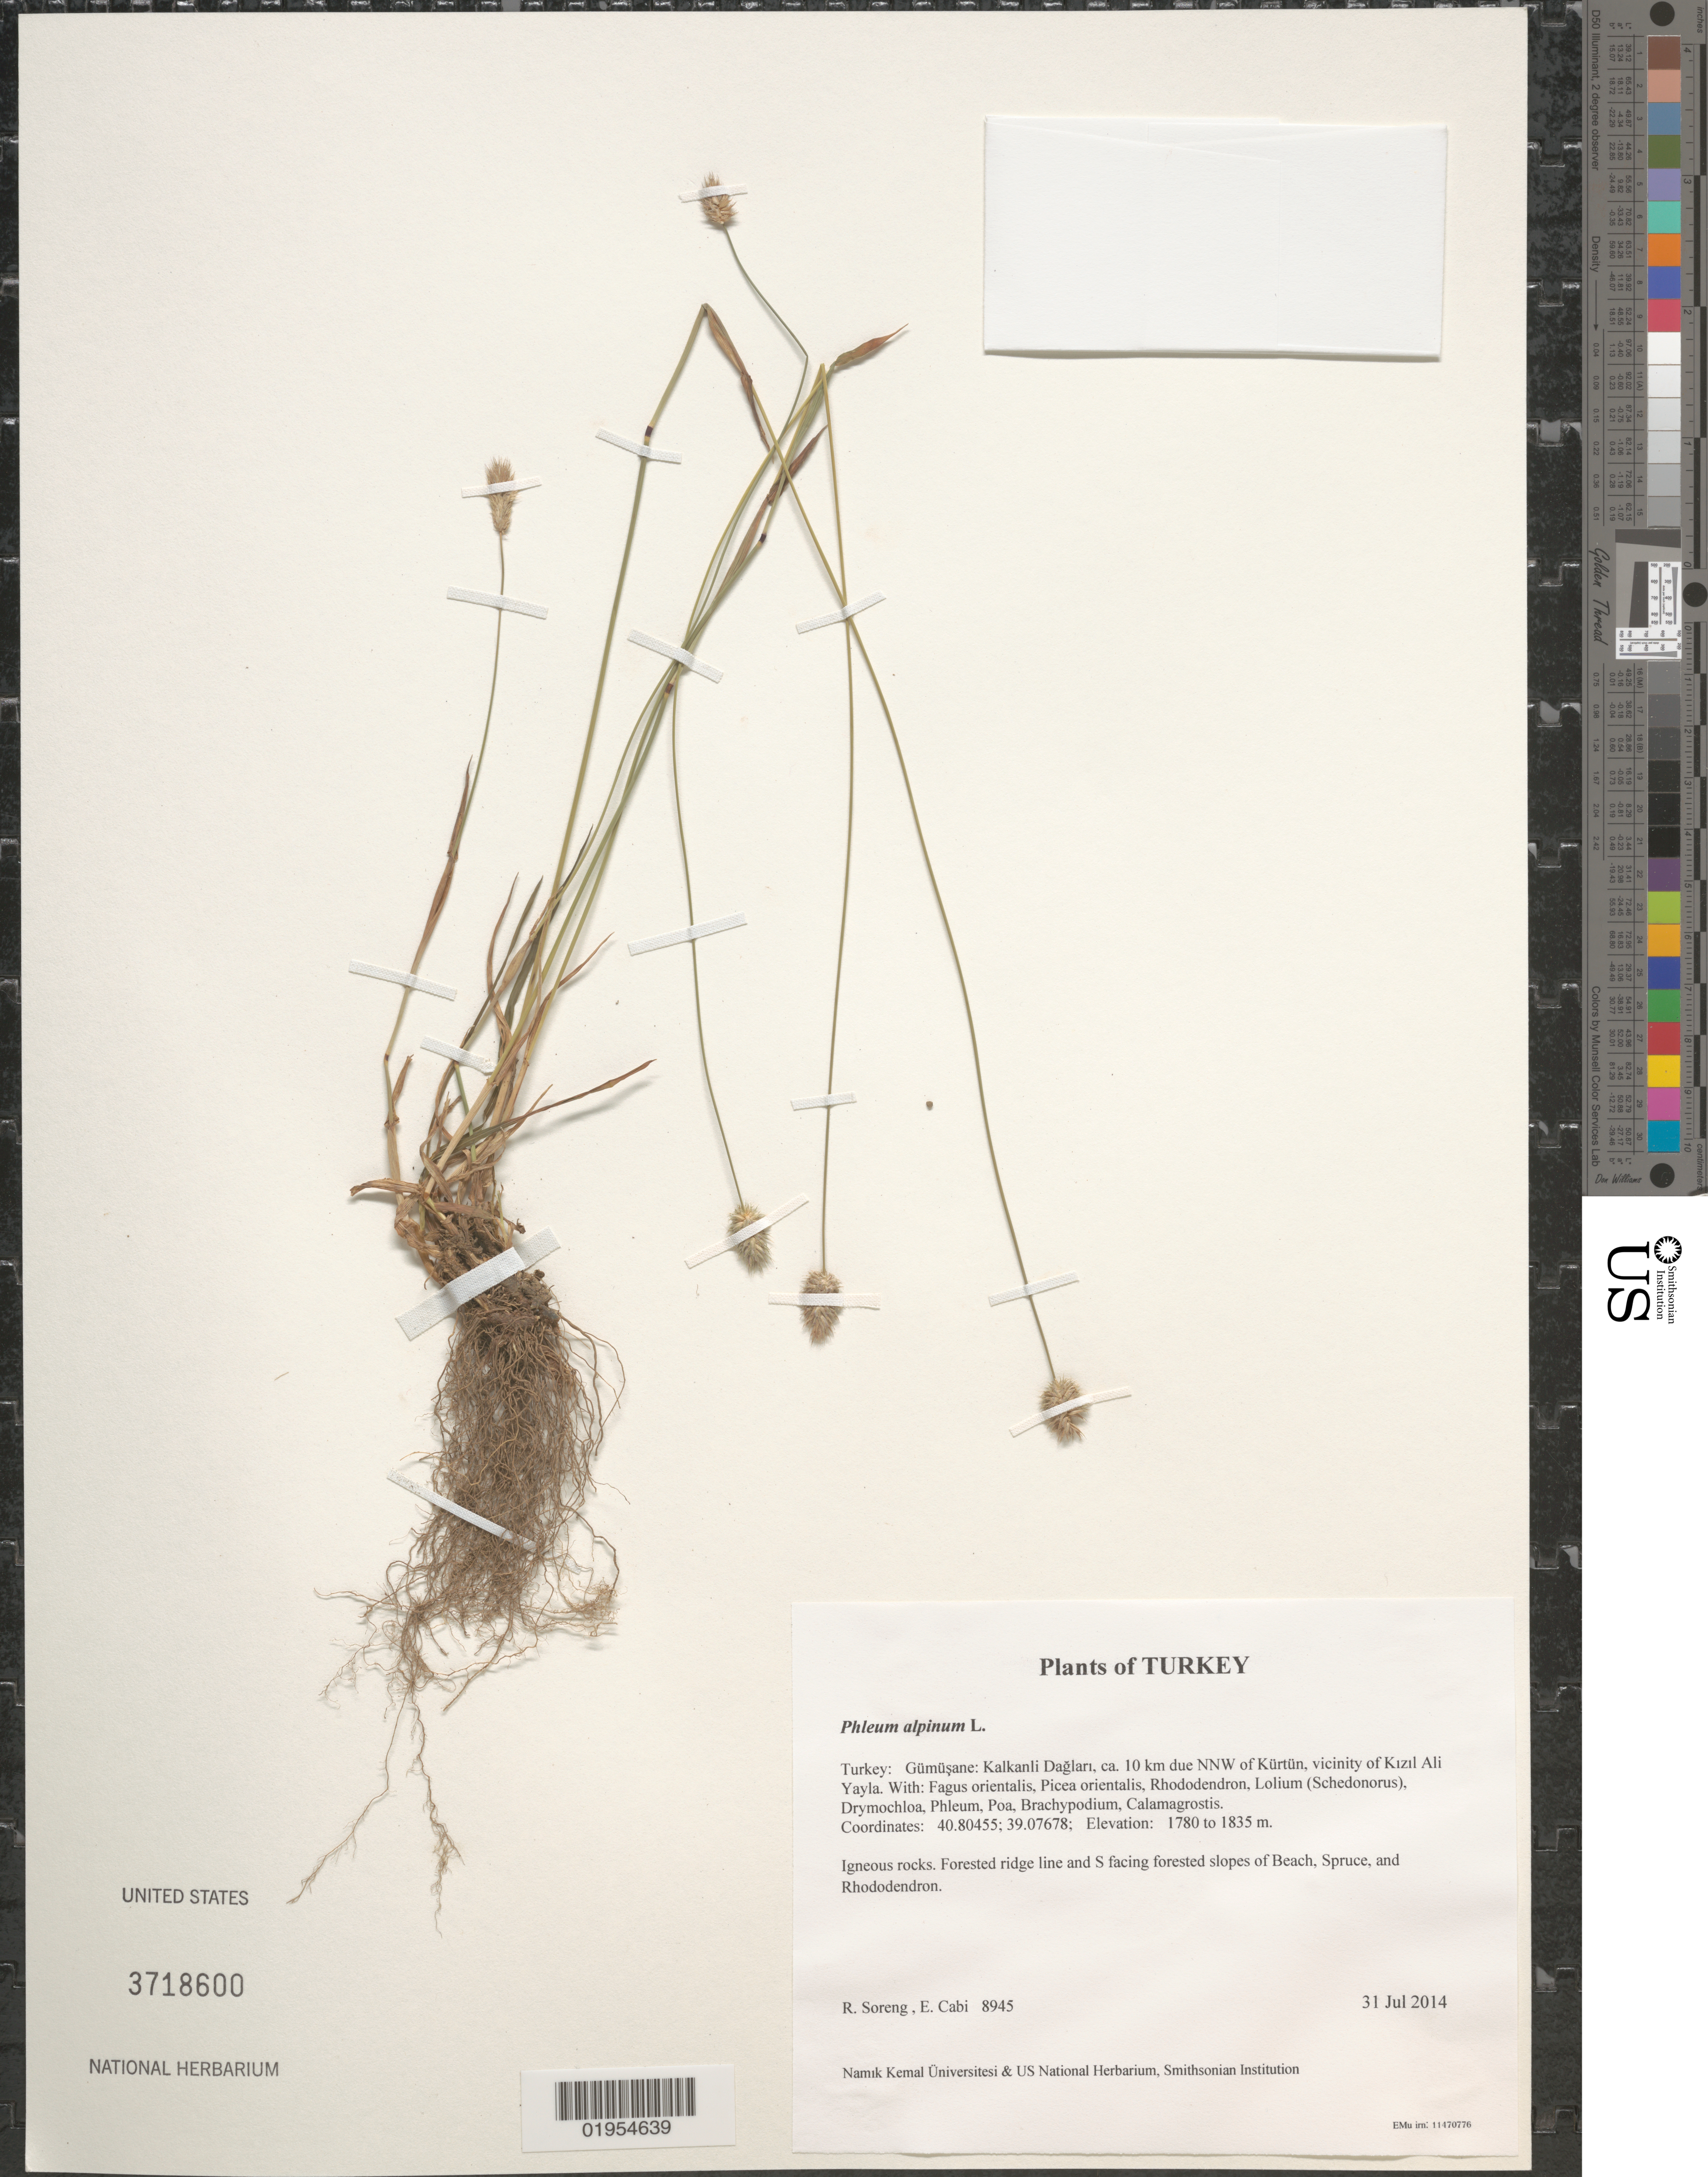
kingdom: Plantae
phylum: Tracheophyta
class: Liliopsida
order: Poales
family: Poaceae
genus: Phleum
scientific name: Phleum alpinum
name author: L.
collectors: R. J. Soreng & E. Cabi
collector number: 8945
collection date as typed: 31 Jul 2014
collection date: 2014-07-31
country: Turkey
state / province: Gumushane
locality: Kalkanli Daglari, ca. 10 km due NNW of Kürtün, vicinity of Kizil Ali Yayla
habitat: Igneous rocks. Forested ridge line and S facing forested slopes of Beach, Spruce, and Rhododendron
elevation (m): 1780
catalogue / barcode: US 3718600